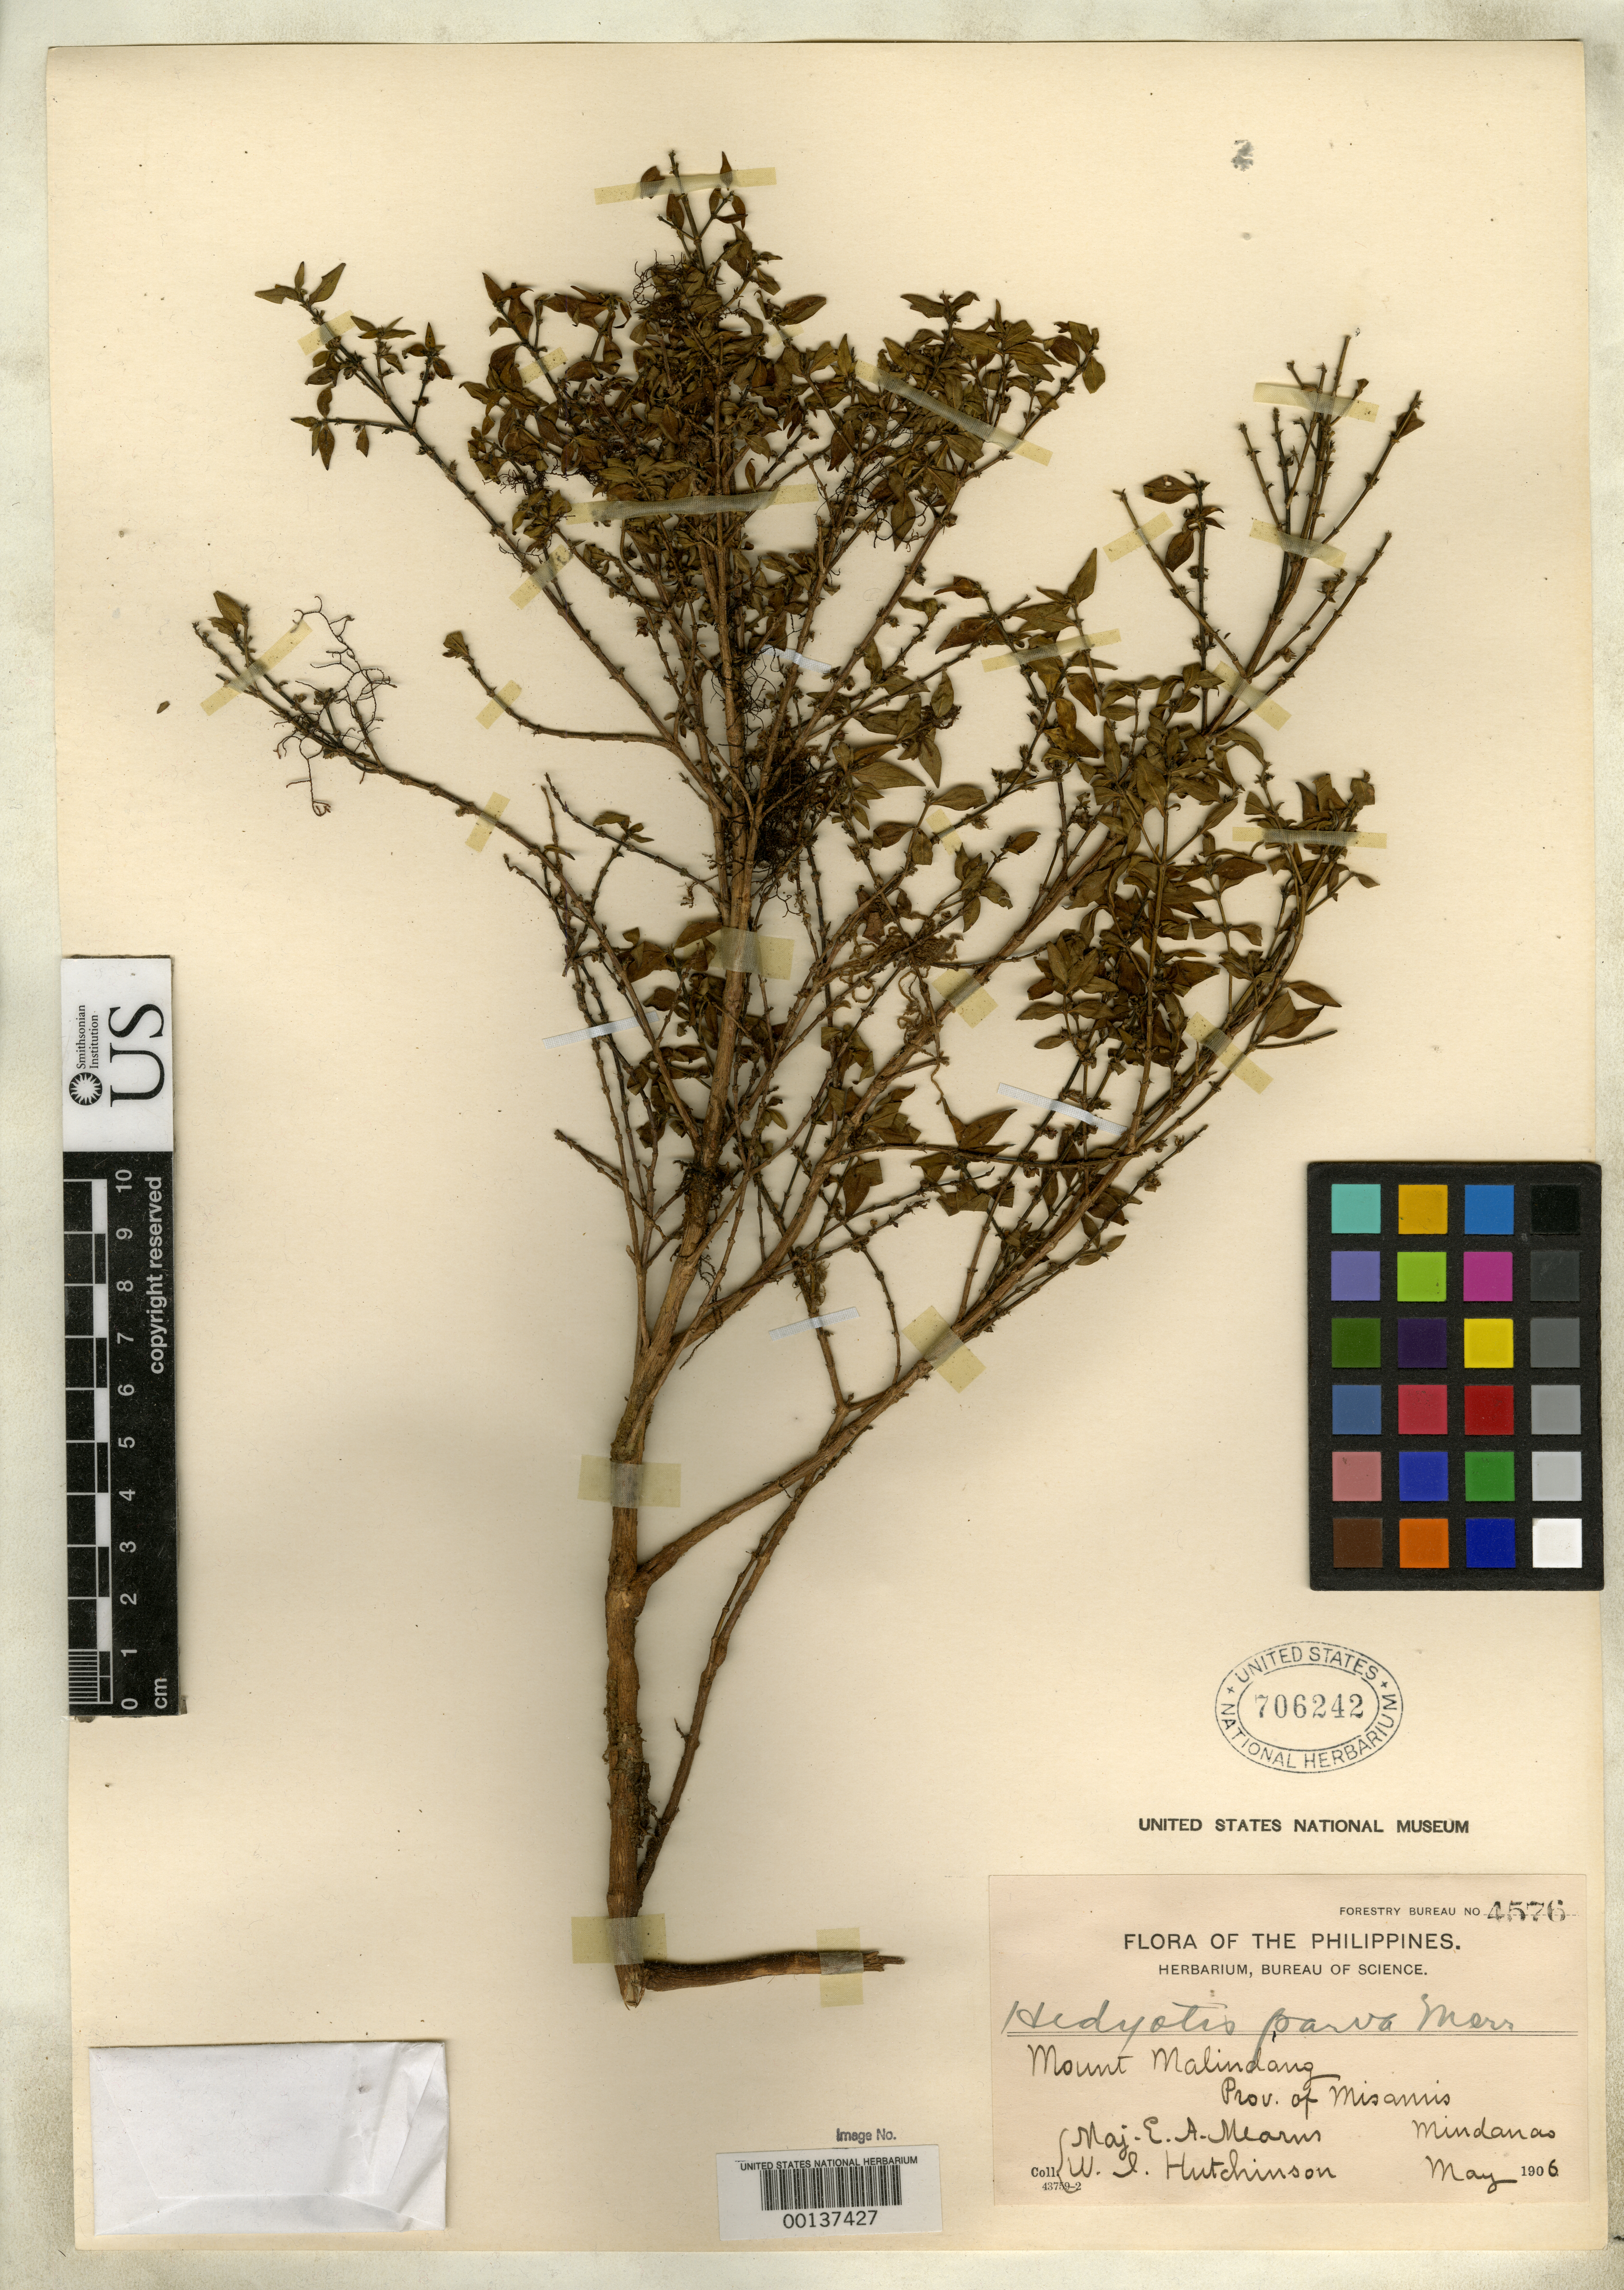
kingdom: Plantae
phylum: Tracheophyta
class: Magnoliopsida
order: Gentianales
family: Rubiaceae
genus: Hedyotis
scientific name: Hedyotis parva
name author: Merr.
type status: Isosyntype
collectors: E. A. Mearns & W. I. Hutchinson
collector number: Bur. Sci. 4576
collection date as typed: May 1906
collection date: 1906-05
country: Philippines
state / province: Northern Mindanao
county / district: Misamis Occidental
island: Mindanao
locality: Mt. Malindang.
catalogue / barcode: US 706242